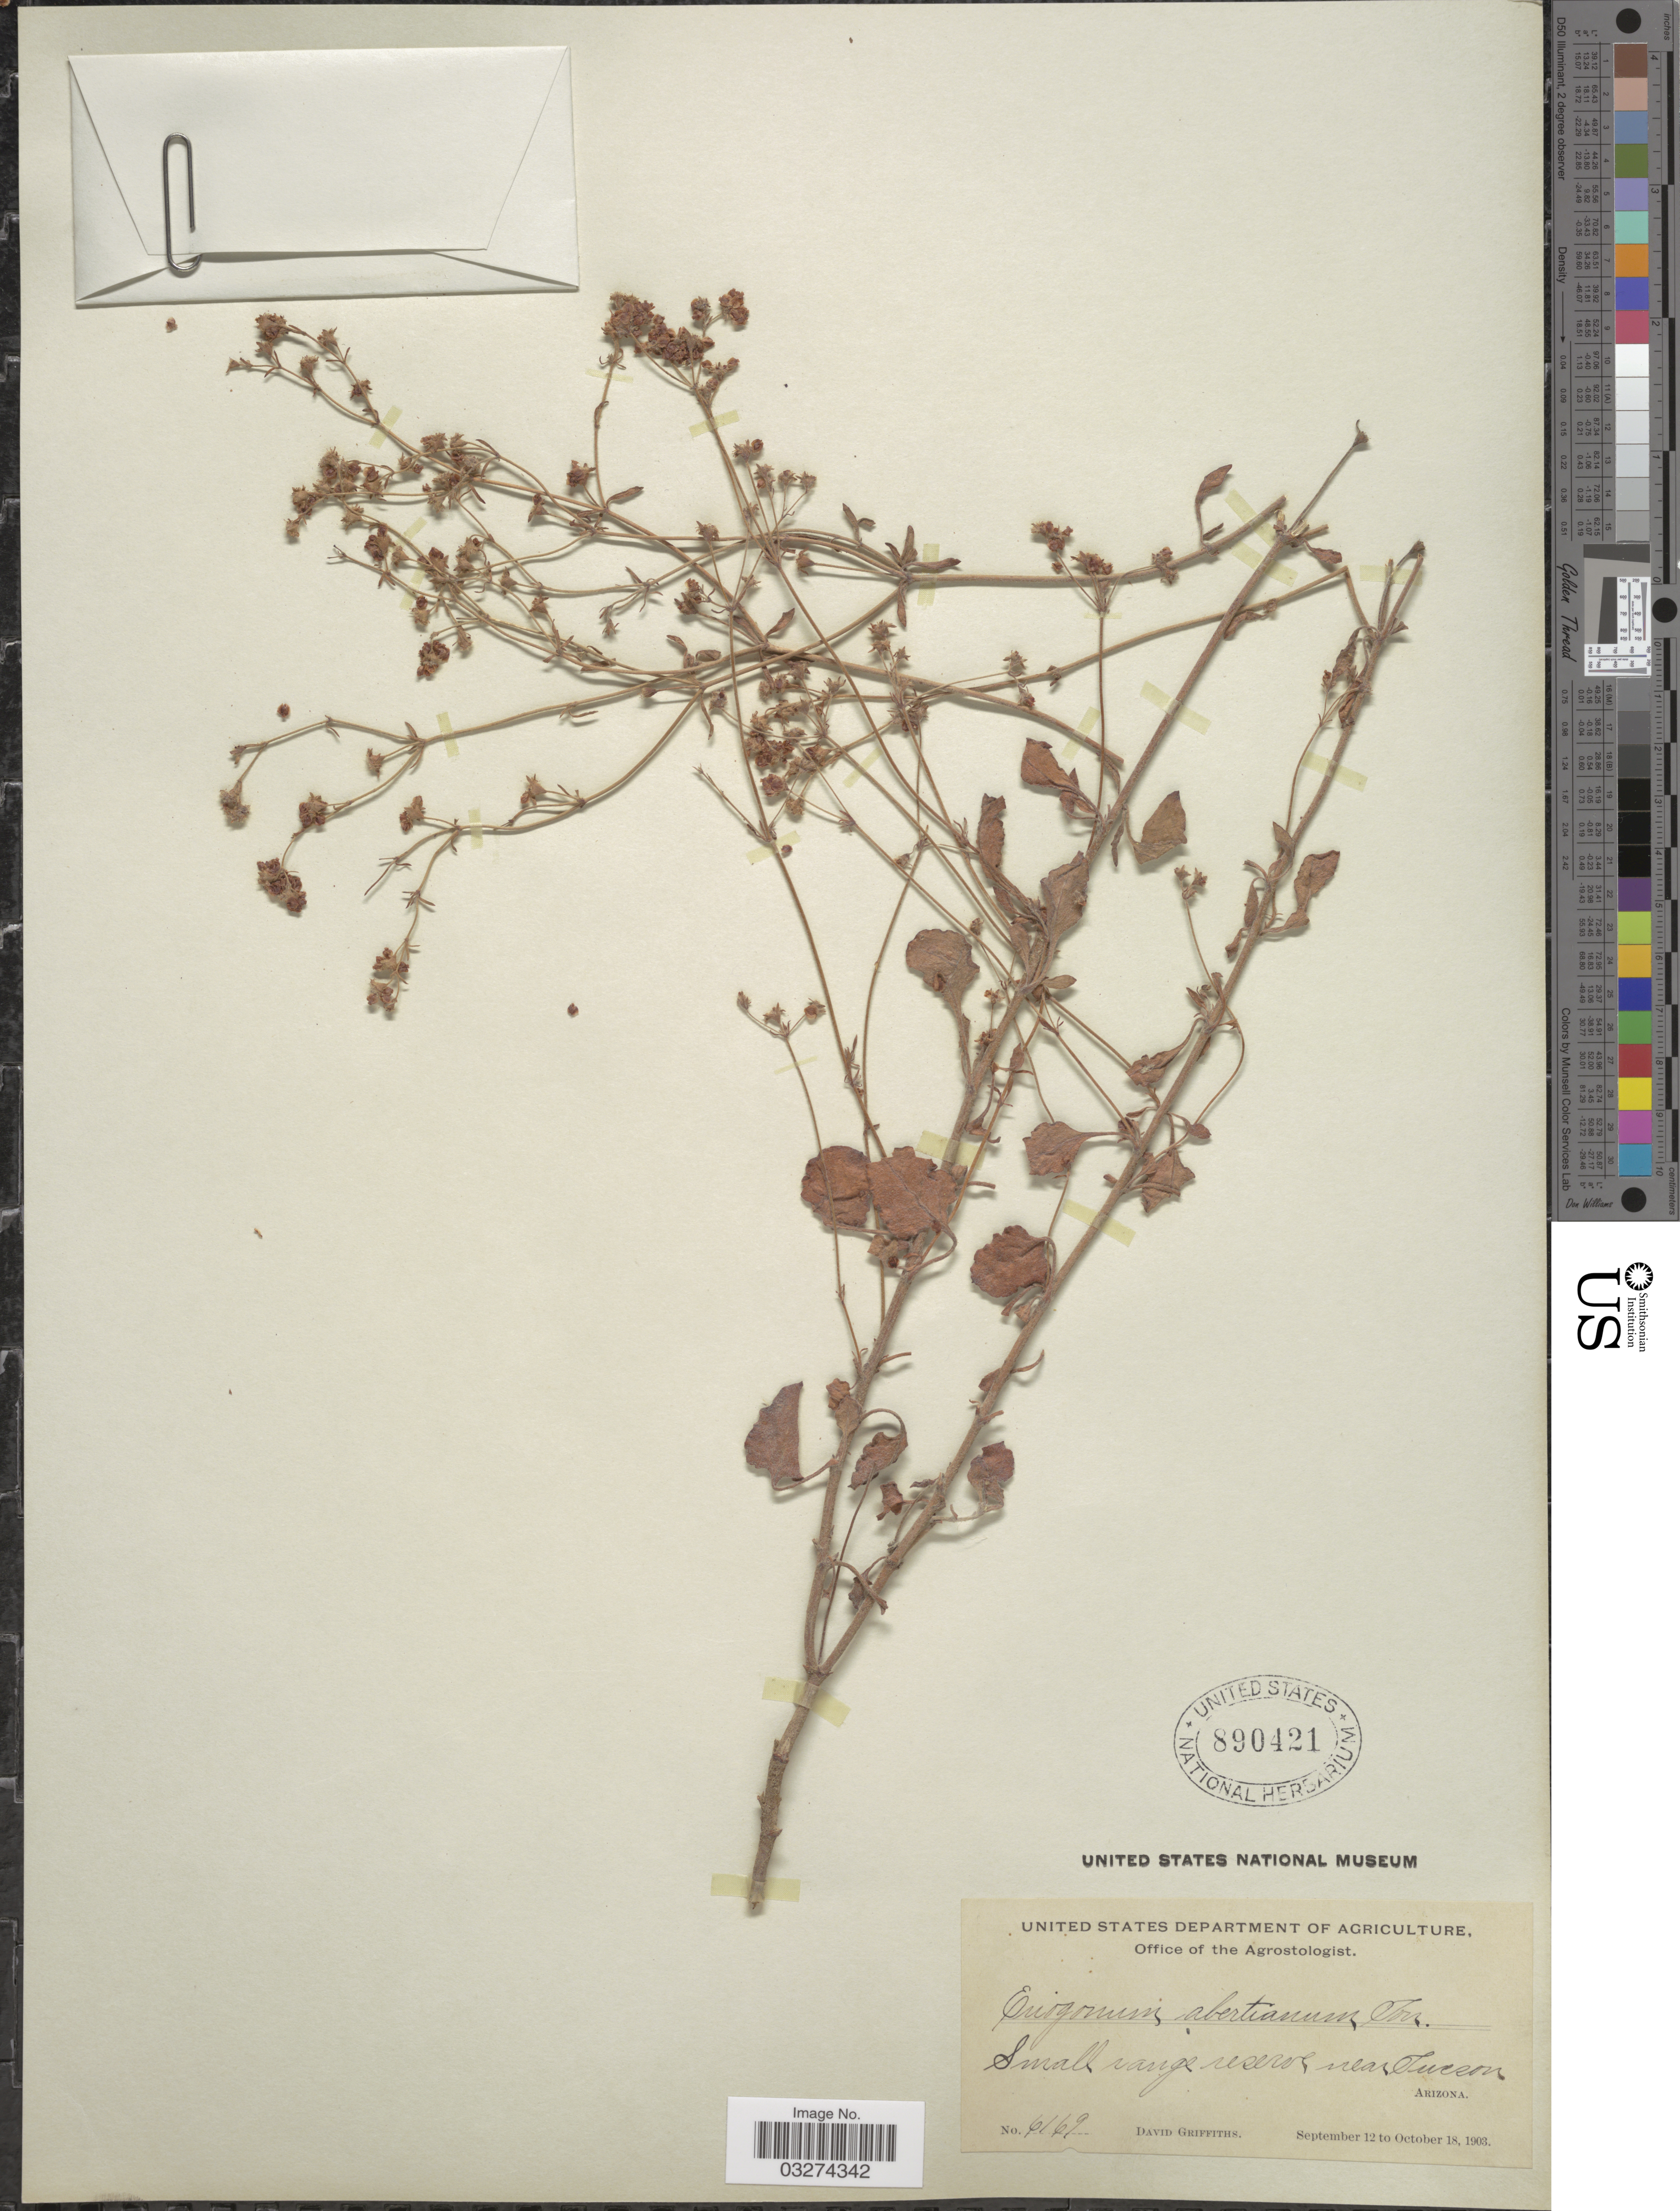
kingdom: Plantae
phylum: Tracheophyta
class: Magnoliopsida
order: Caryophyllales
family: Polygonaceae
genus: Eriogonum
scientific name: Eriogonum abertianum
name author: Torr.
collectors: D. Griffiths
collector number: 6169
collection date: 1903-09-12/1903-09-18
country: United States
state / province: Arizona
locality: Small range reserve near Tucson.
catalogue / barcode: US 890421